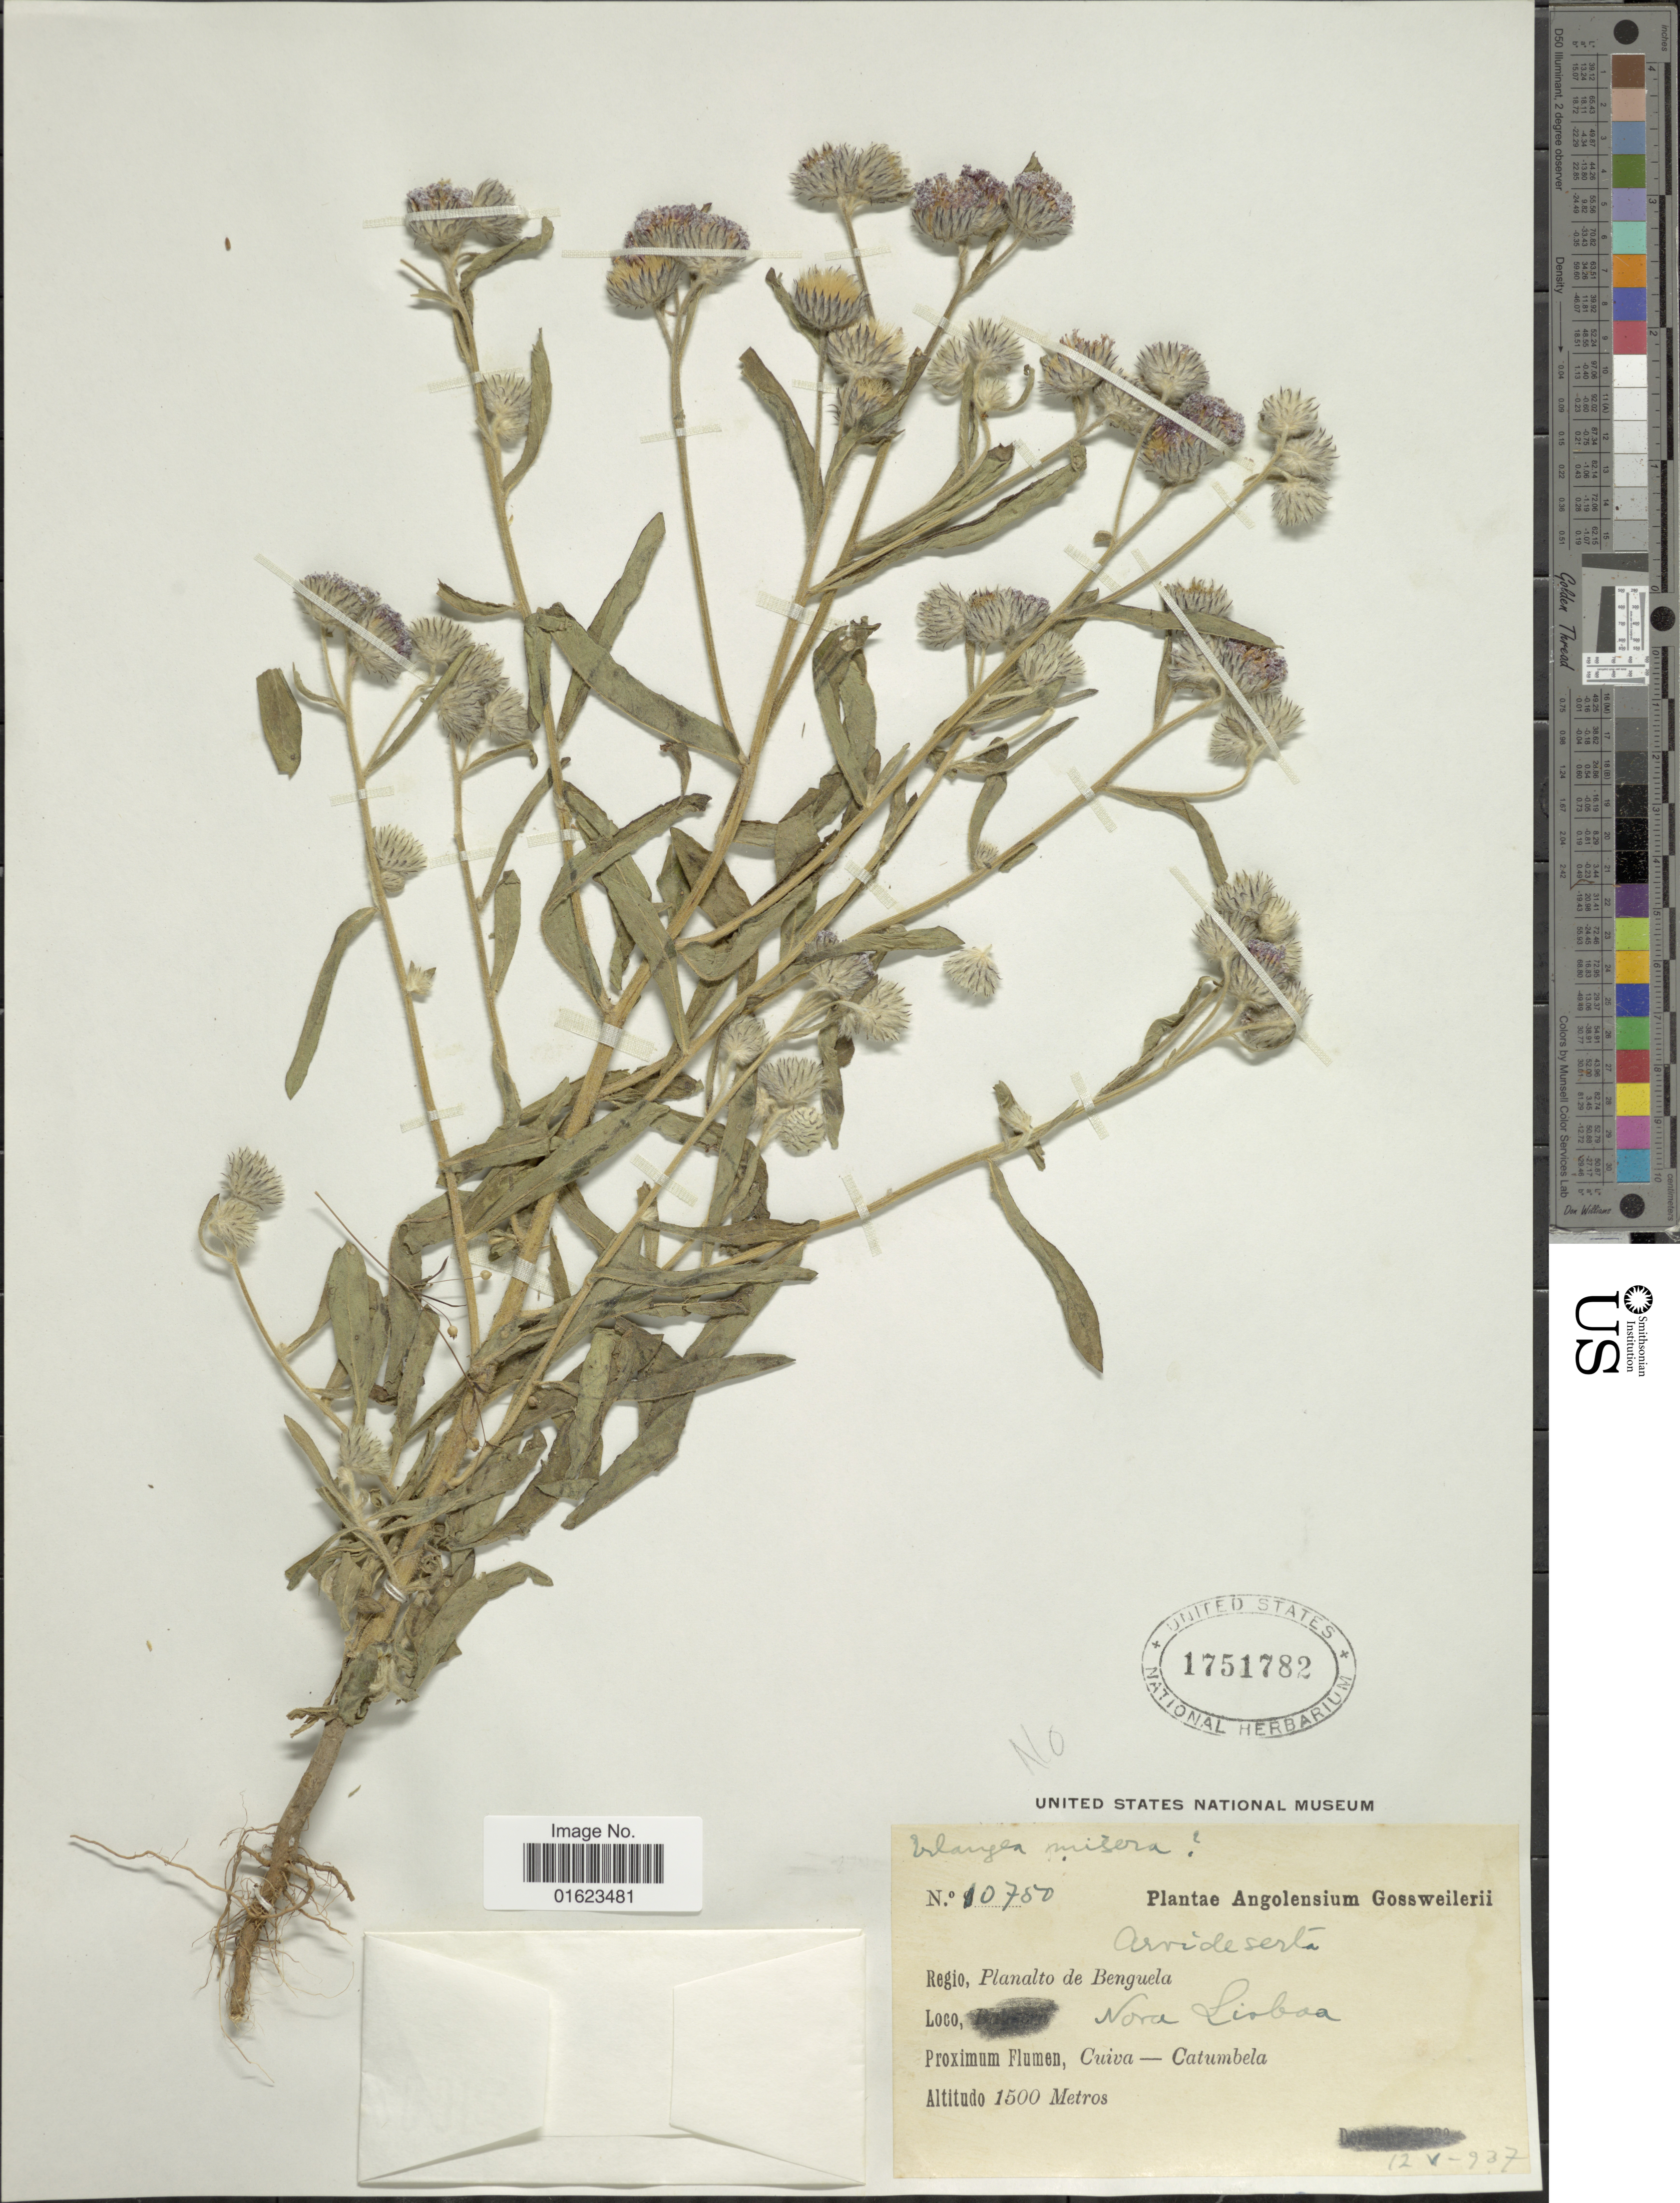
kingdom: Plantae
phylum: Tracheophyta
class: Magnoliopsida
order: Asterales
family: Asteraceae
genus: Erlangea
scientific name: Erlangea sp.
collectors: Gossweiler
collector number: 10750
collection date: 1937-10-12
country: Angola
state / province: Benguela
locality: Regio Planalto de Benguela. Nova Lisboa.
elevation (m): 1500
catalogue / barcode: US 1751782